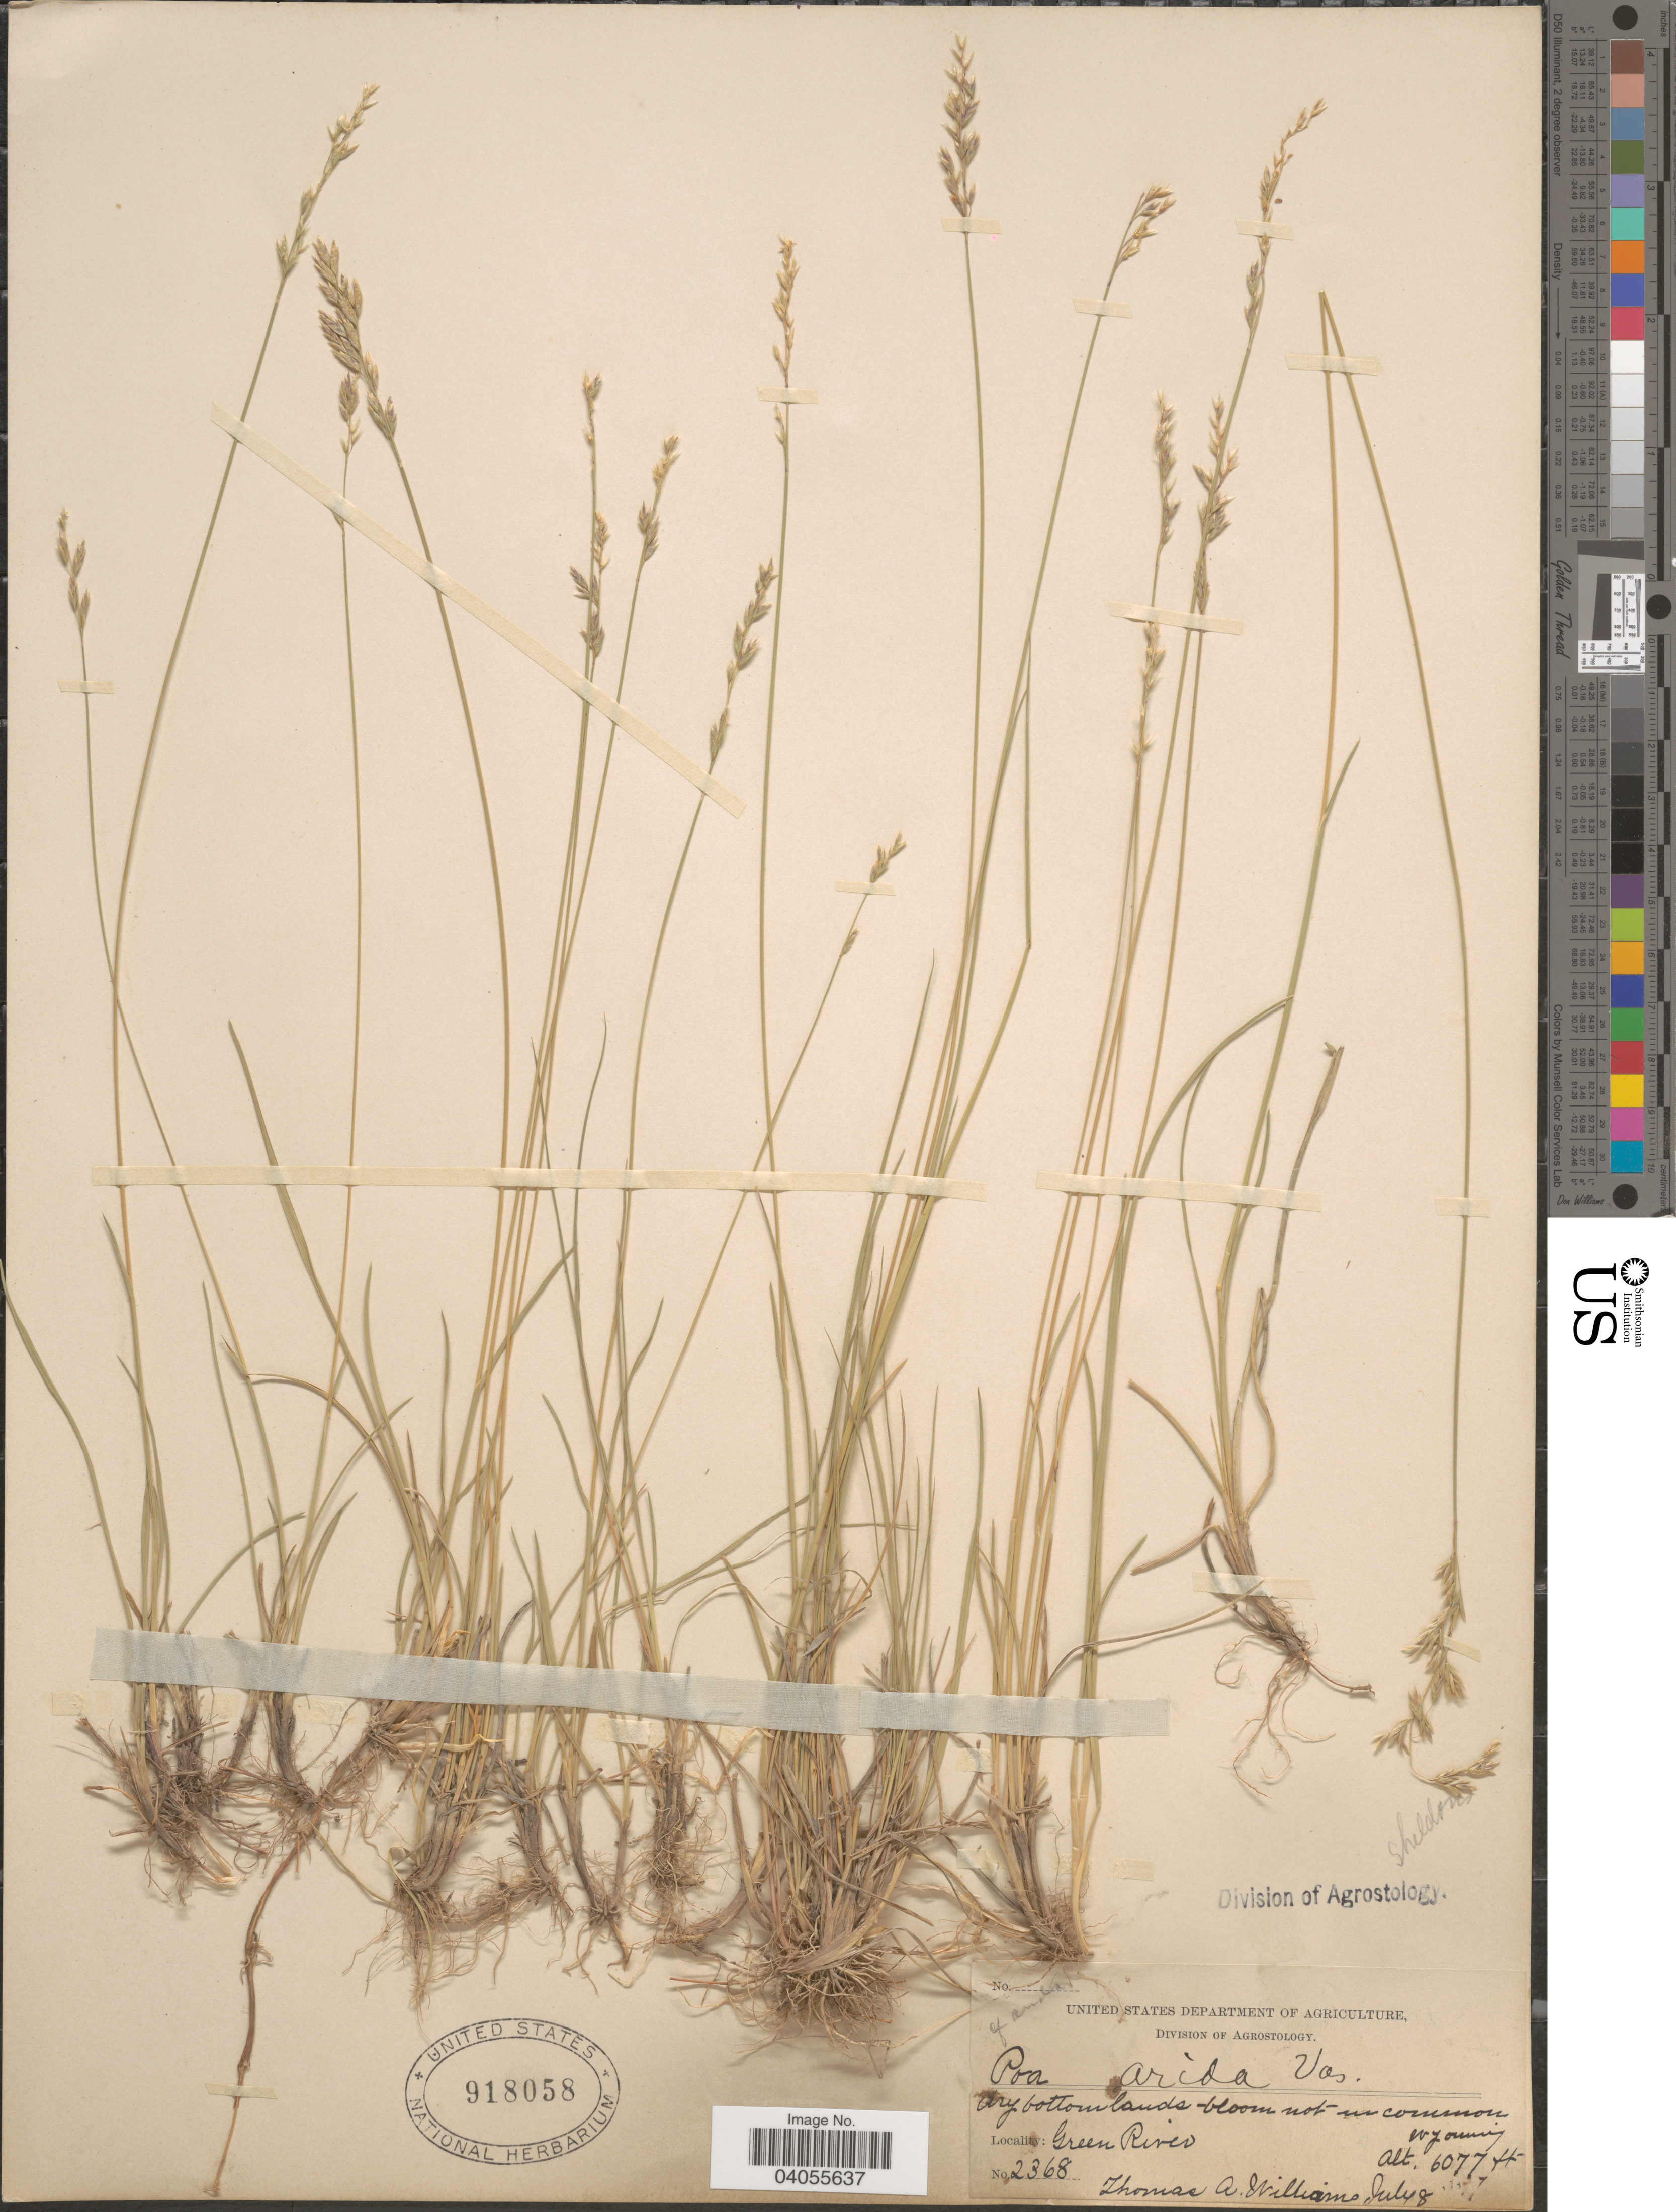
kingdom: Plantae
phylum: Tracheophyta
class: Liliopsida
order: Poales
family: Poaceae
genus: Poa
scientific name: Poa arida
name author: Vasey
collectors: T. A. Williams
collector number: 2368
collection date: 1897-07-08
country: United States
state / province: Wyoming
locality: Green River.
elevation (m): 1852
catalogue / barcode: US 918058